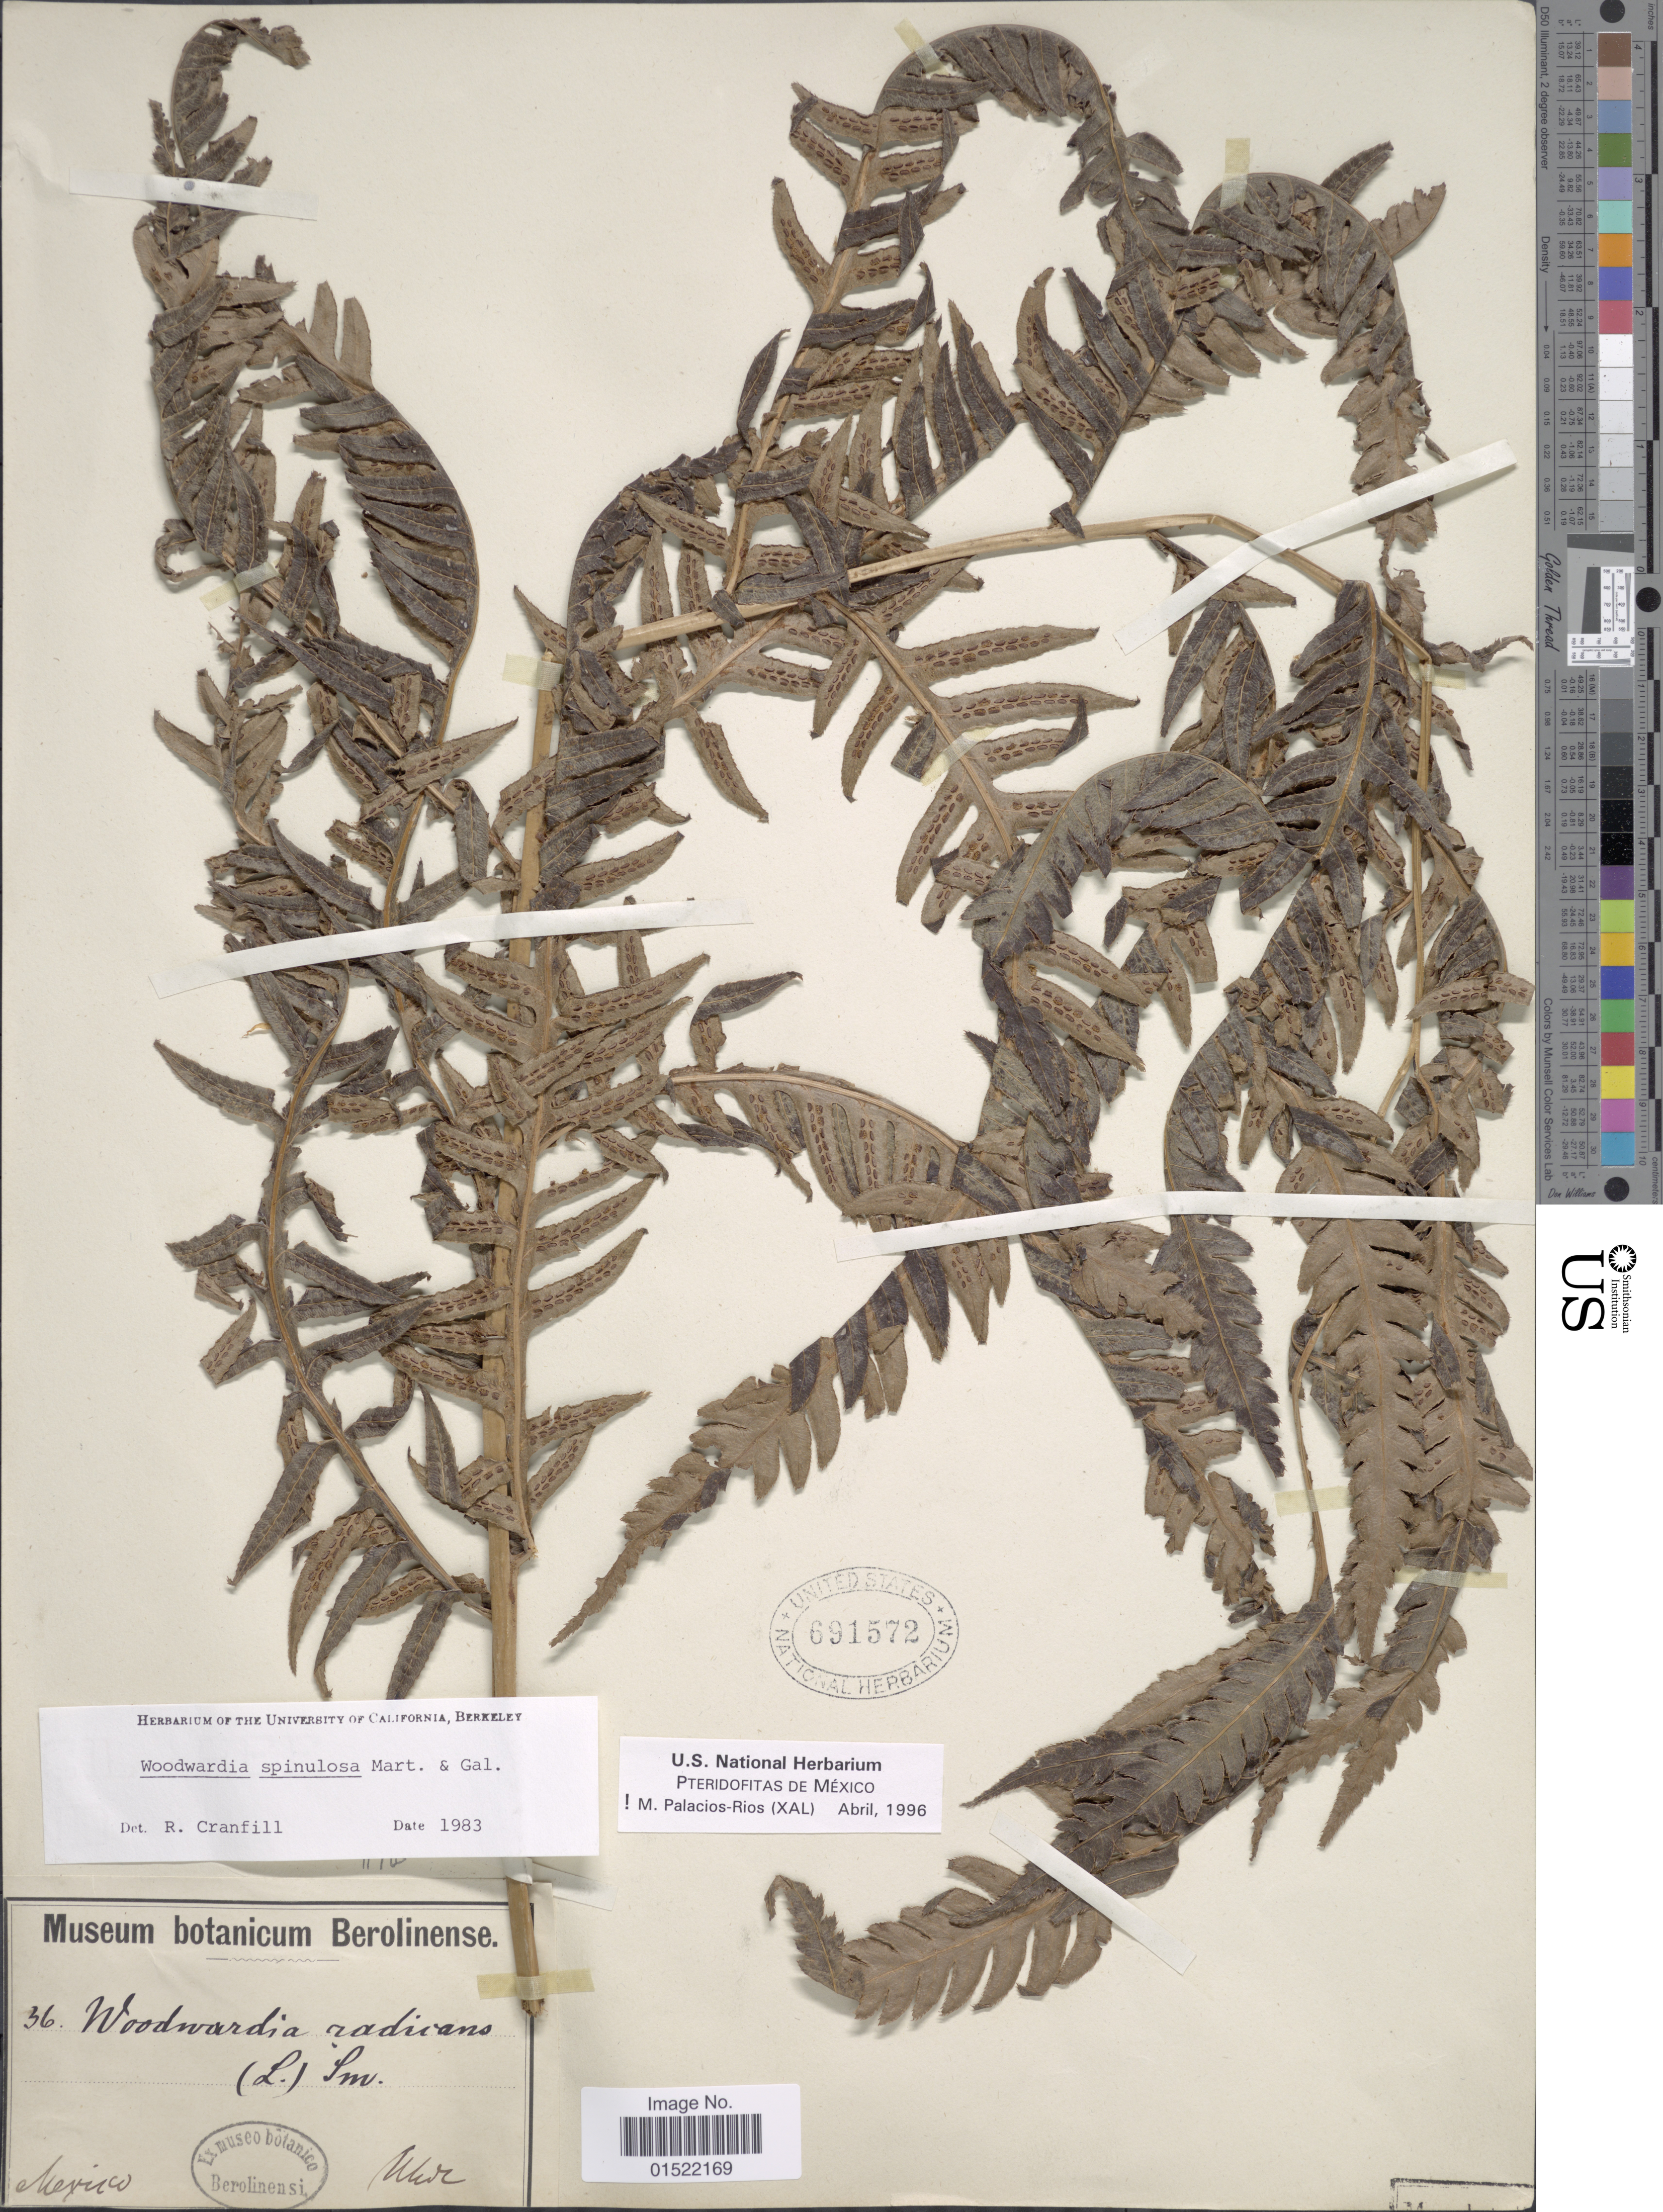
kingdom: Plantae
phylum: Tracheophyta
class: Polypodiopsida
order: Polypodiales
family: Blechnaceae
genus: Woodwardia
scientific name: Woodwardia spinulosa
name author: M. Martens & Galeotti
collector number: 36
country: Mexico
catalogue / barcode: US 691572